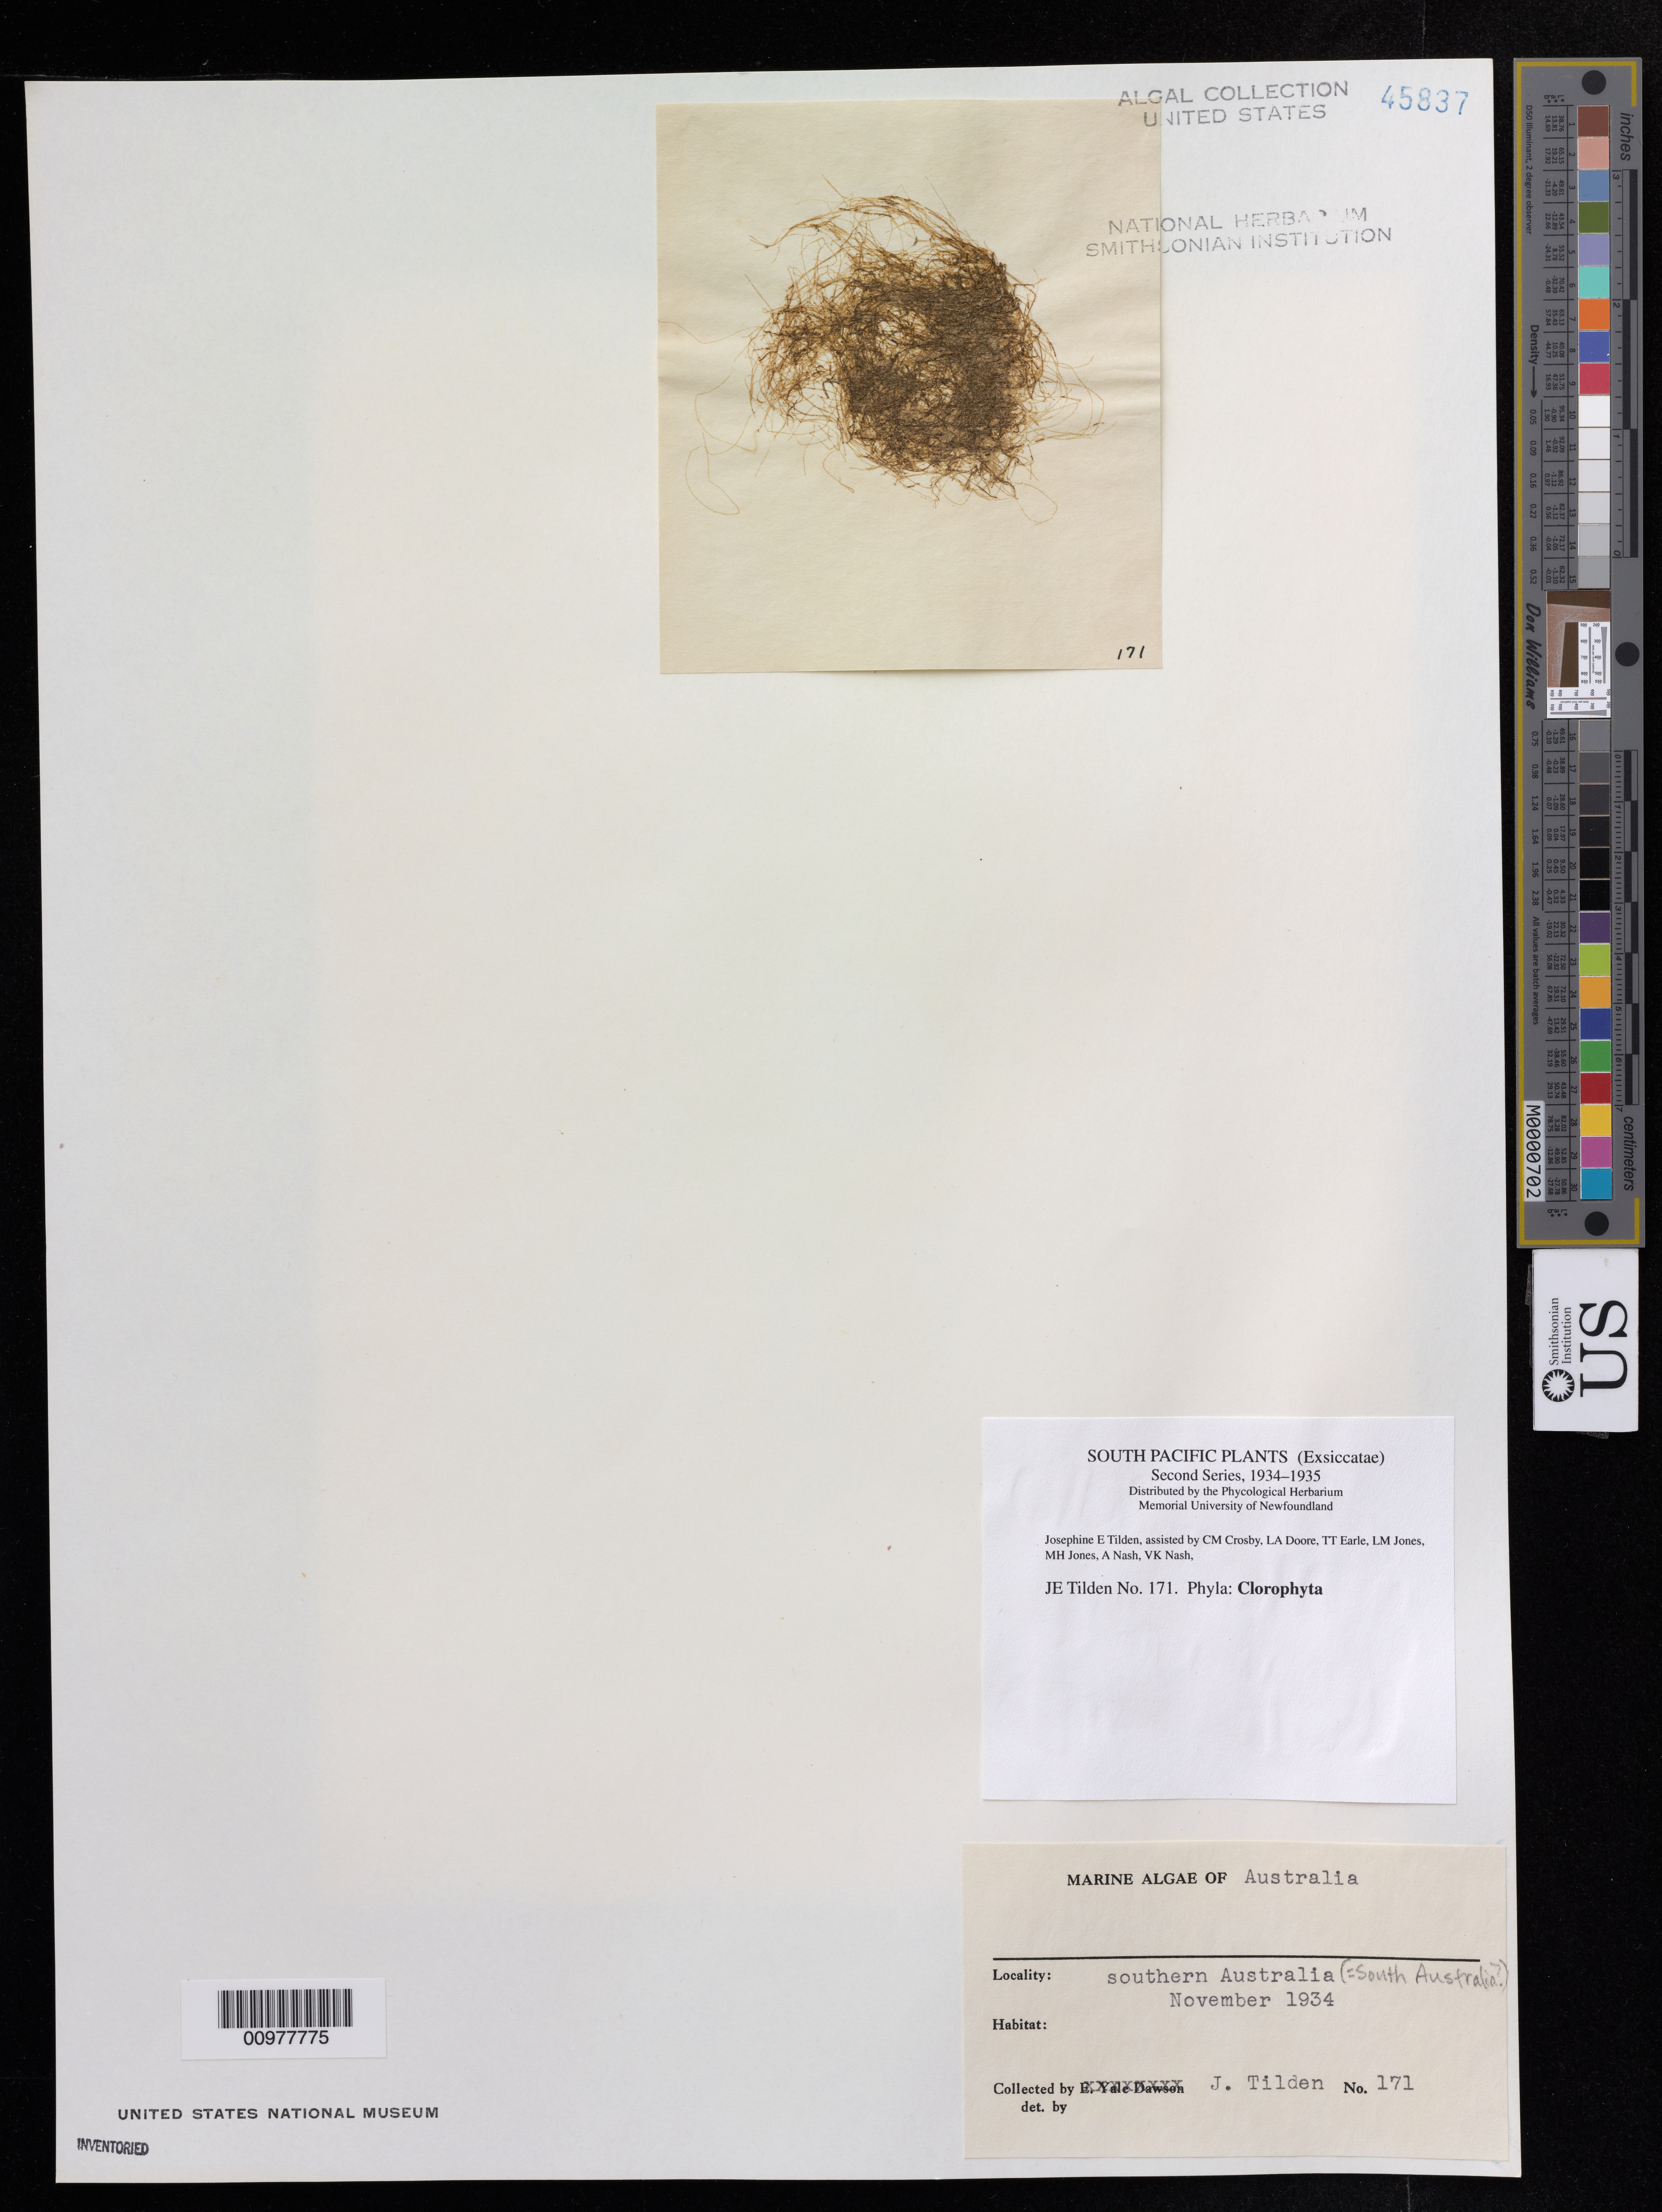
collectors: J. E. Tilden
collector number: JET 171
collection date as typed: Nov 1934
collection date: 1934-11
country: Australia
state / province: South Australia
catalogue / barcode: US 45837